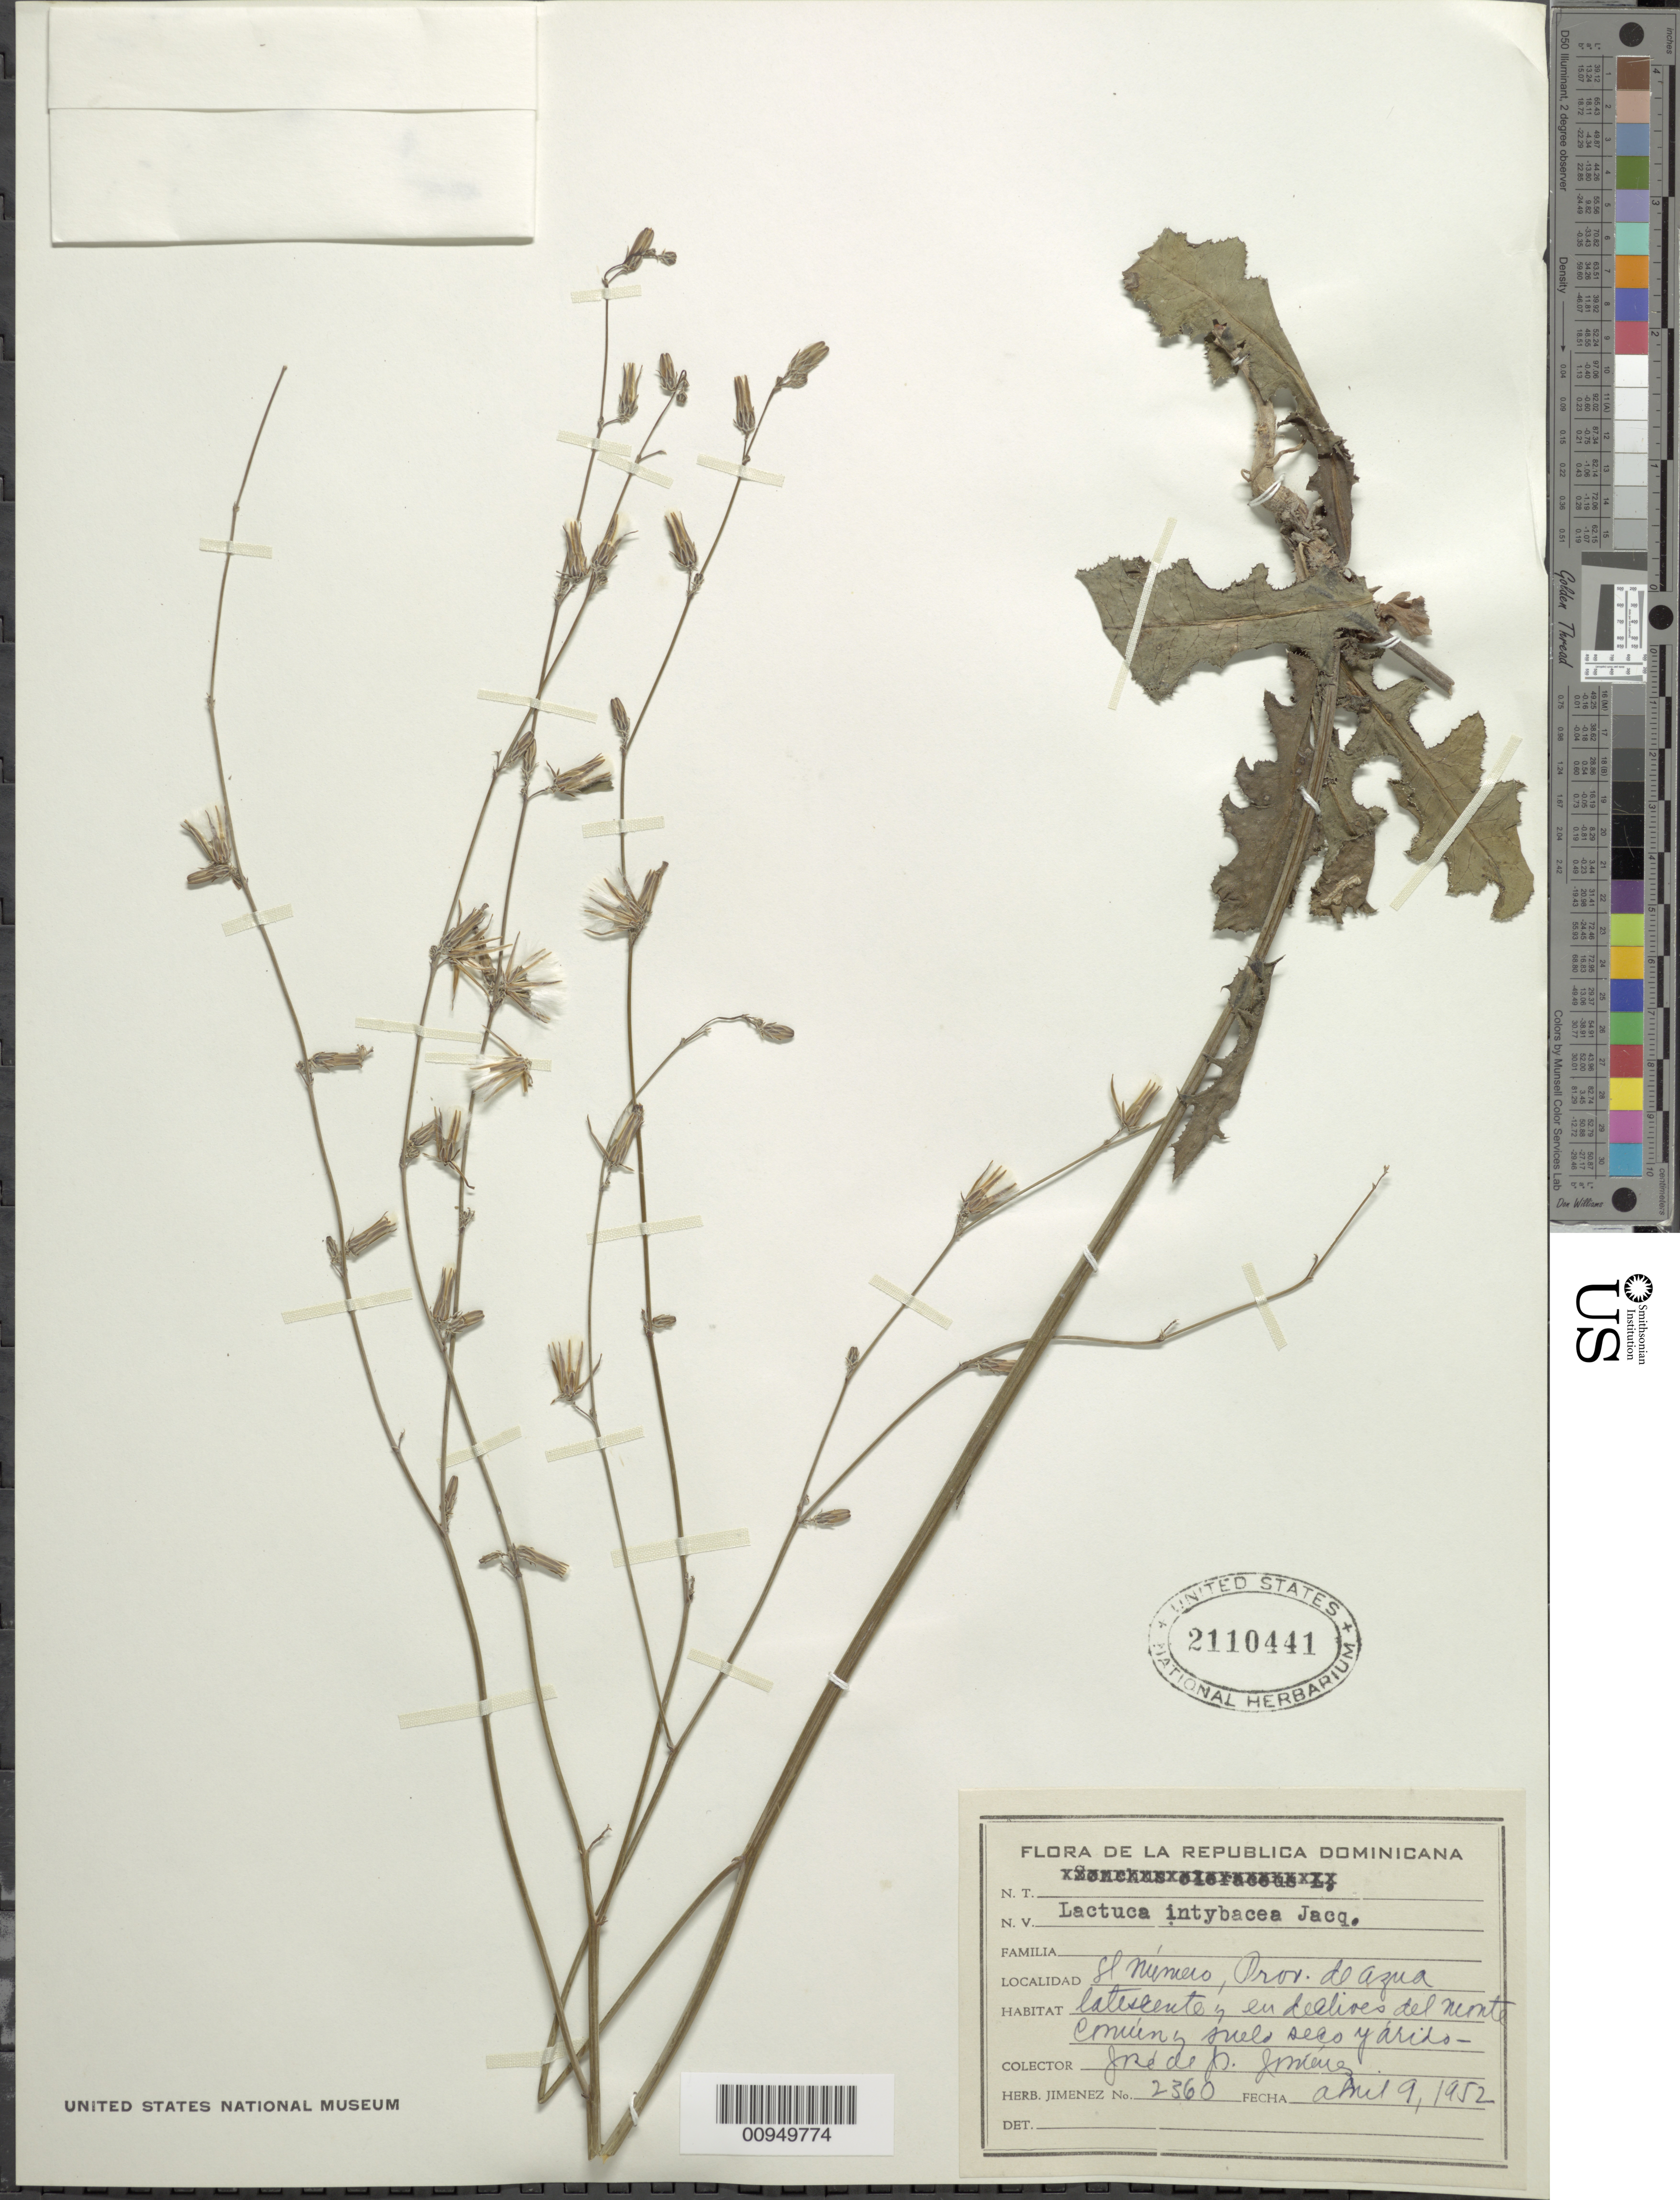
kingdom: Plantae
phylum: Tracheophyta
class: Magnoliopsida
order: Asterales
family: Asteraceae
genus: Launaea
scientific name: Launaea intybacea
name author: (Jacq.) Beauverd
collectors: J. J. Jiménez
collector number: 2360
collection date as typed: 09 Apr 1952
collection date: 1952-04-09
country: Dominican Republic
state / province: Azua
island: Hispaniola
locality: St. Número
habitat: Latescente y en "declives" del monte común y suelo seco y arido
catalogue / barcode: US 2110441